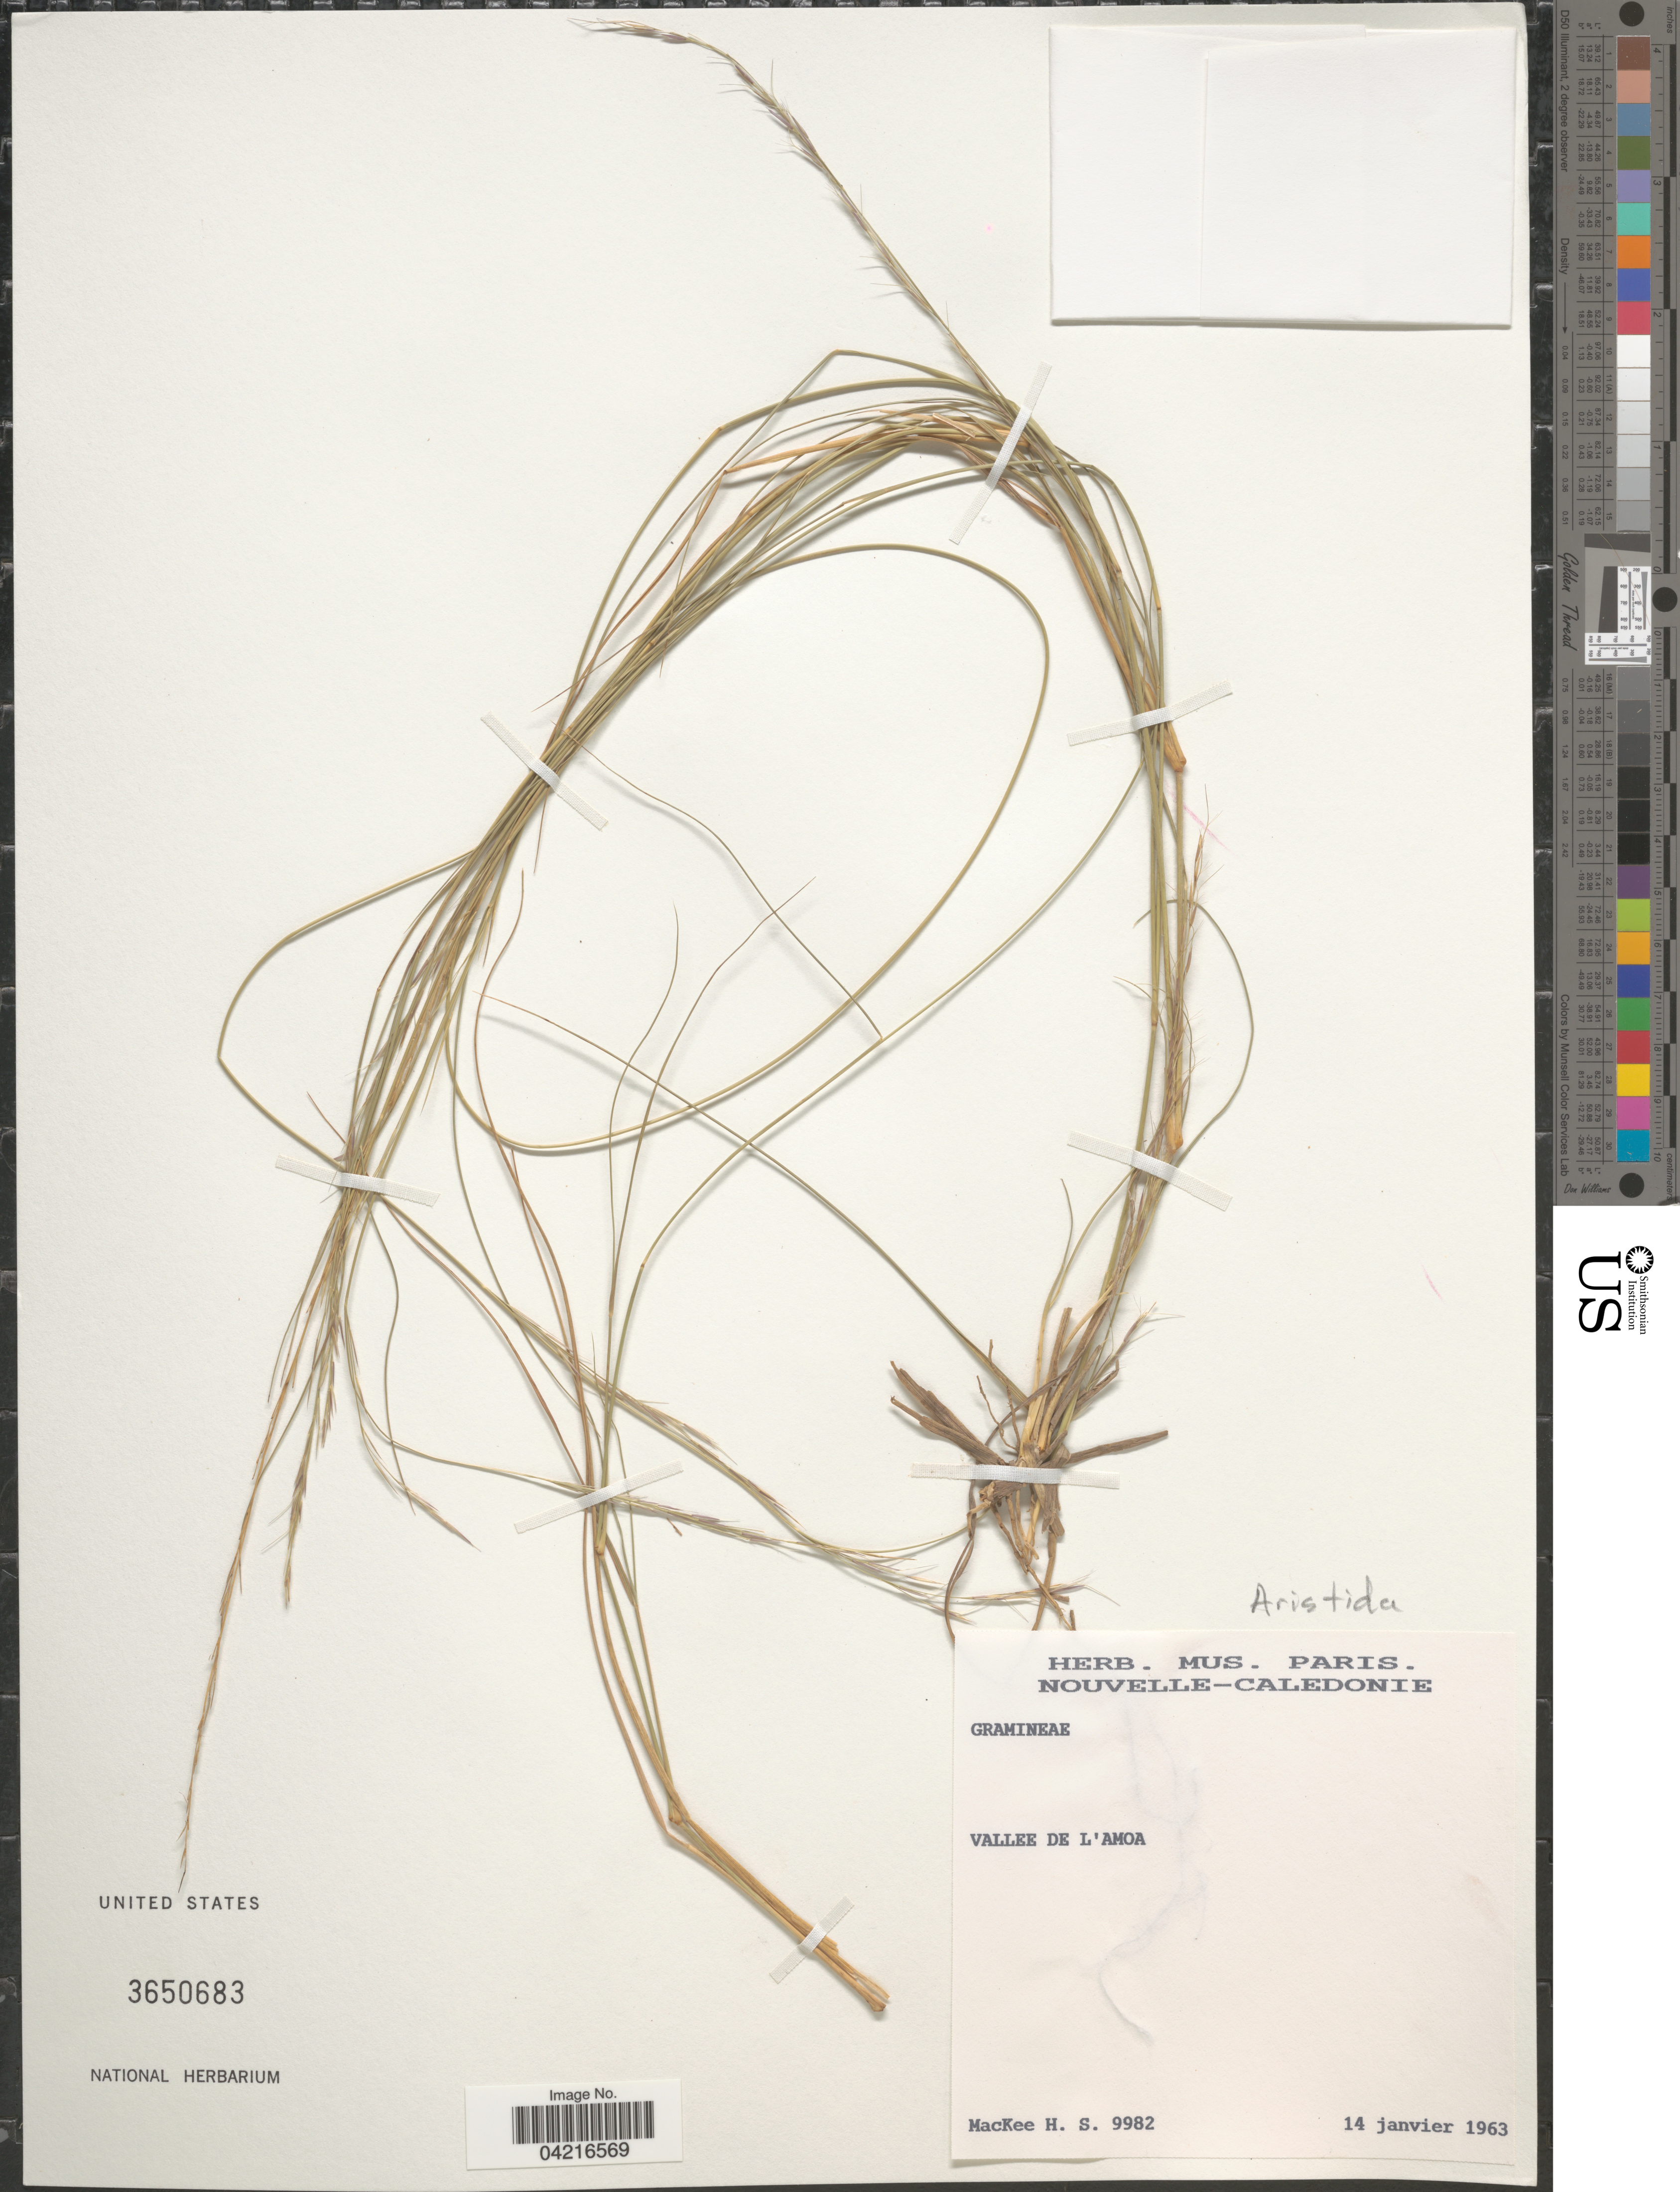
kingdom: Plantae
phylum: Tracheophyta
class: Liliopsida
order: Poales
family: Poaceae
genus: Aristida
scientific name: Aristida sp.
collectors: H. S. MacKee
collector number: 9982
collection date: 1963-01-14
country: New Caledonia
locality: Nouvelle-Caledonie. Vallee De L'Amoa.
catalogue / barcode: US 3650683